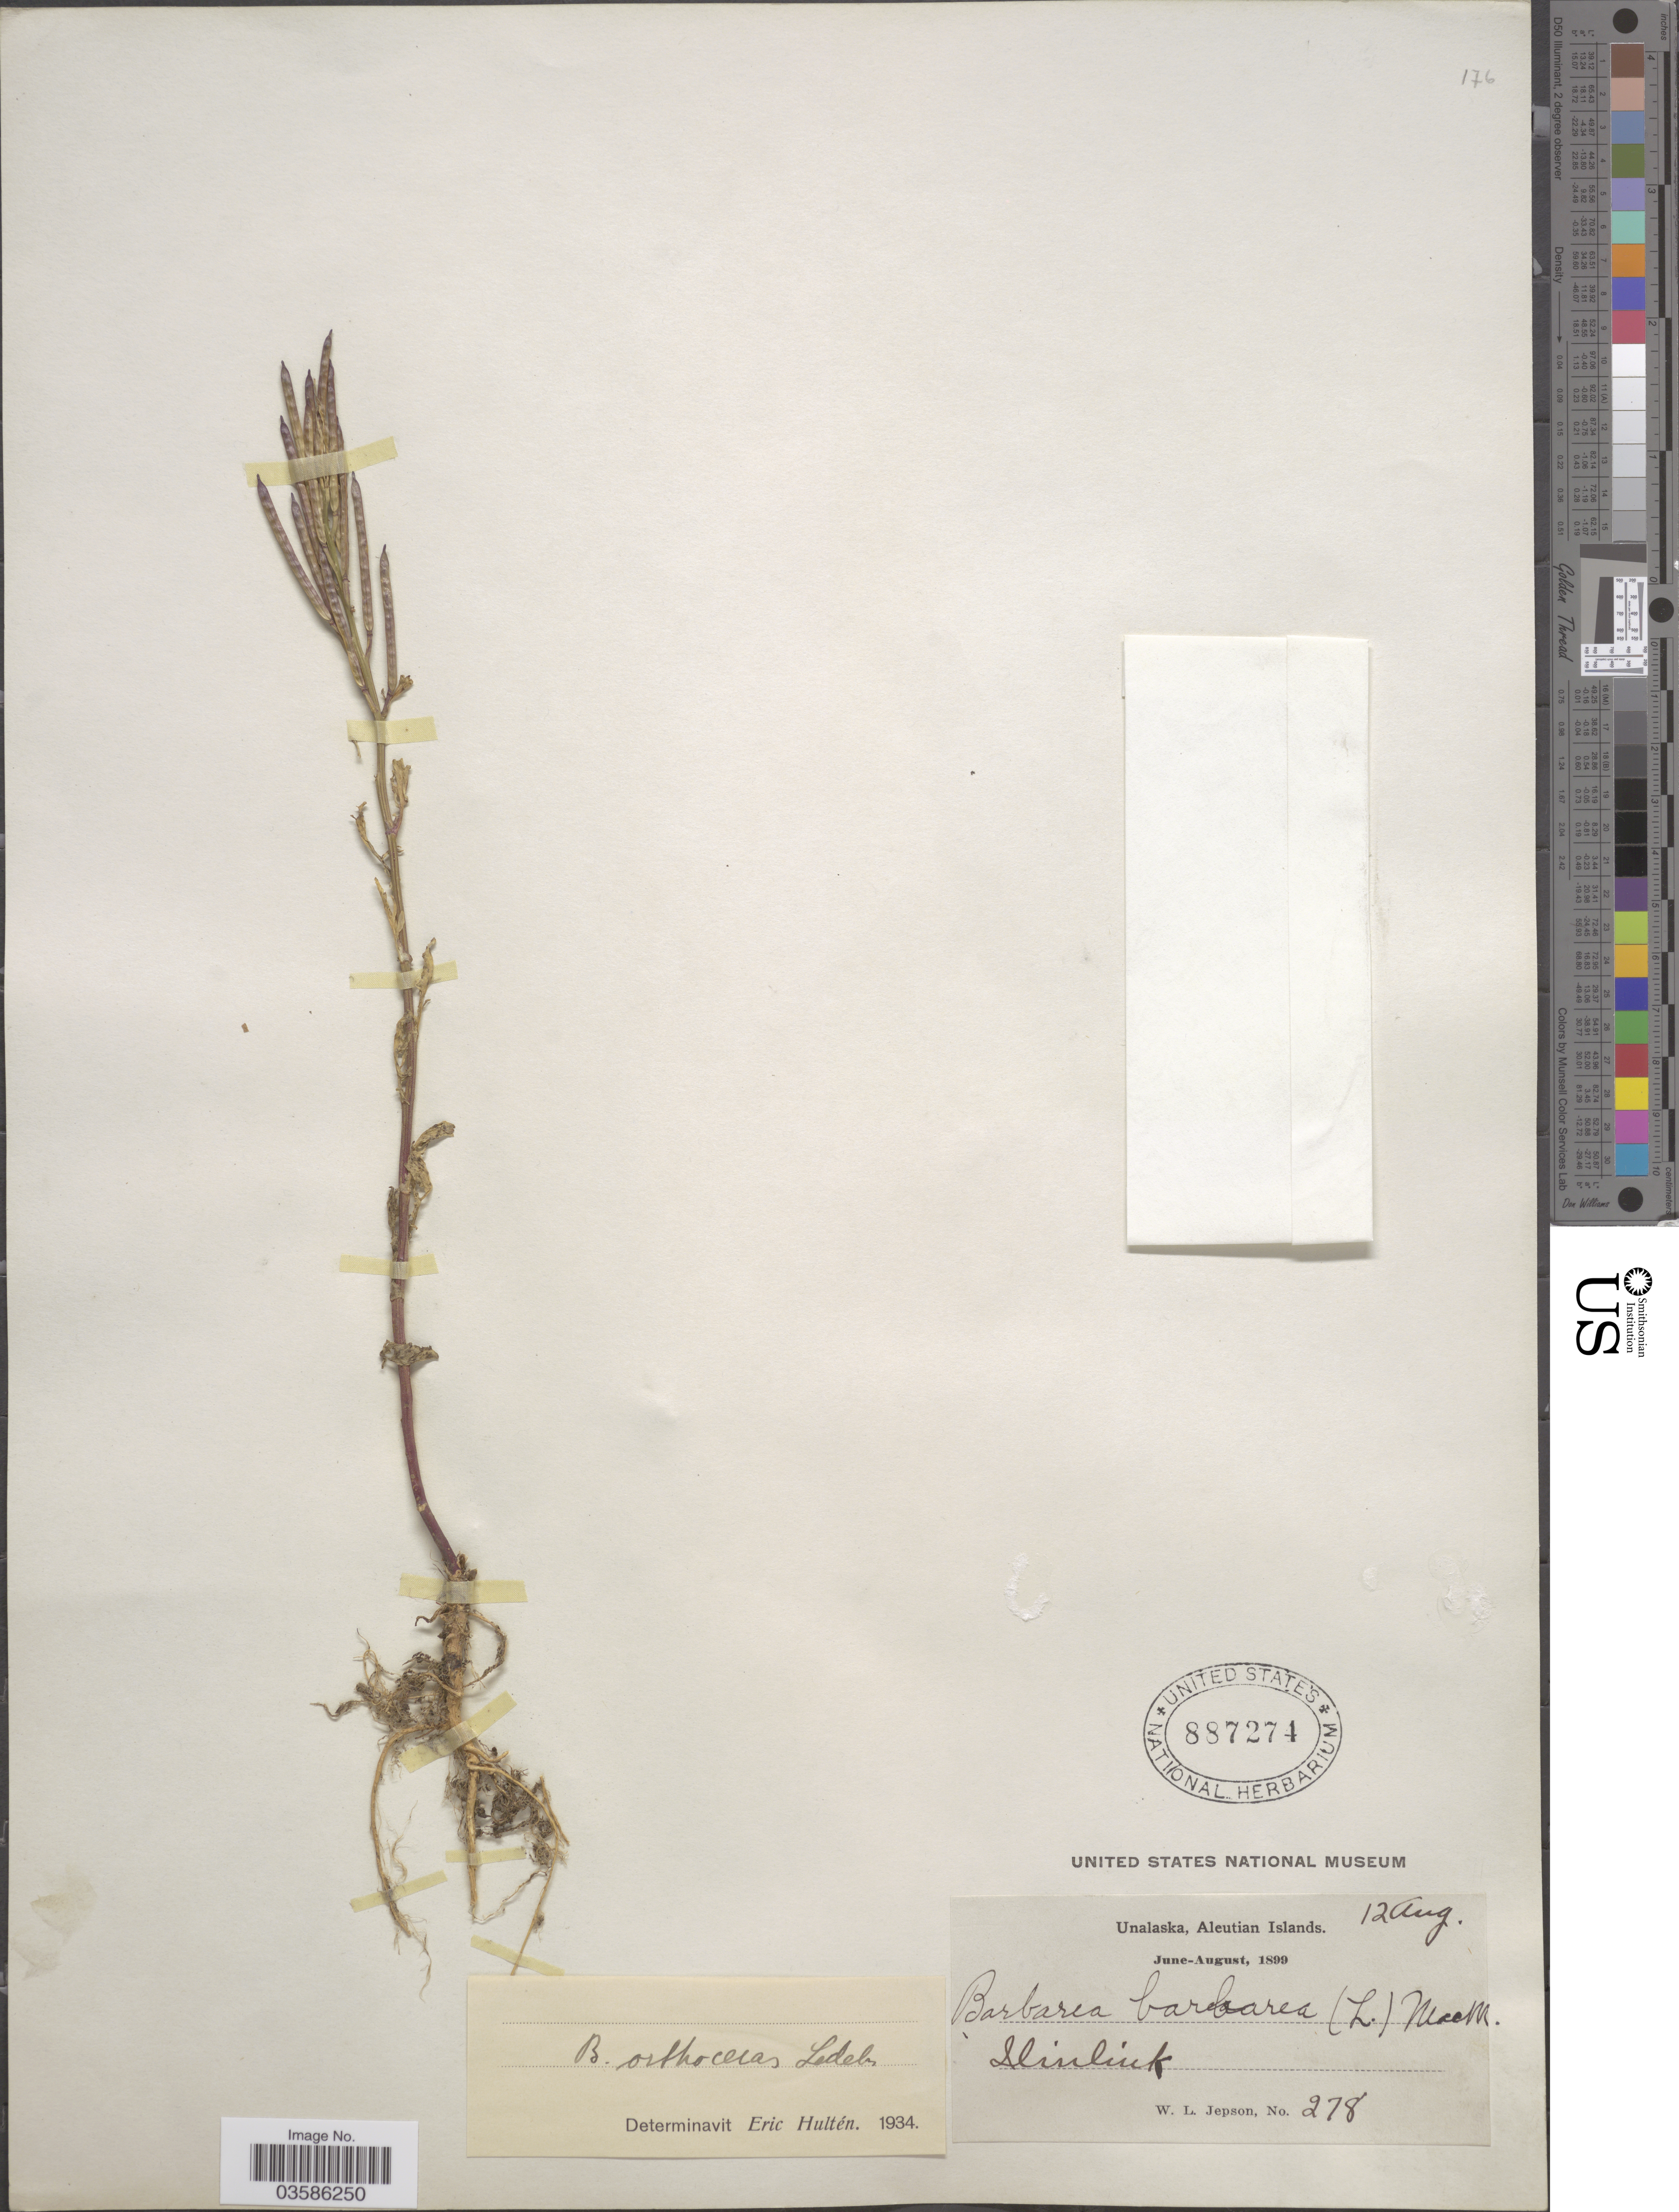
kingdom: Plantae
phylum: Tracheophyta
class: Magnoliopsida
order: Brassicales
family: Brassicaceae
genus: Barbarea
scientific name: Barbarea orthoceras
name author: Ledeb.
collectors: W. L. Jepson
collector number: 278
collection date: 1899-08-12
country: United States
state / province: Alaska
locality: Unalaska, Aleutian Islands. Iliuliuk.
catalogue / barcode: US 887274